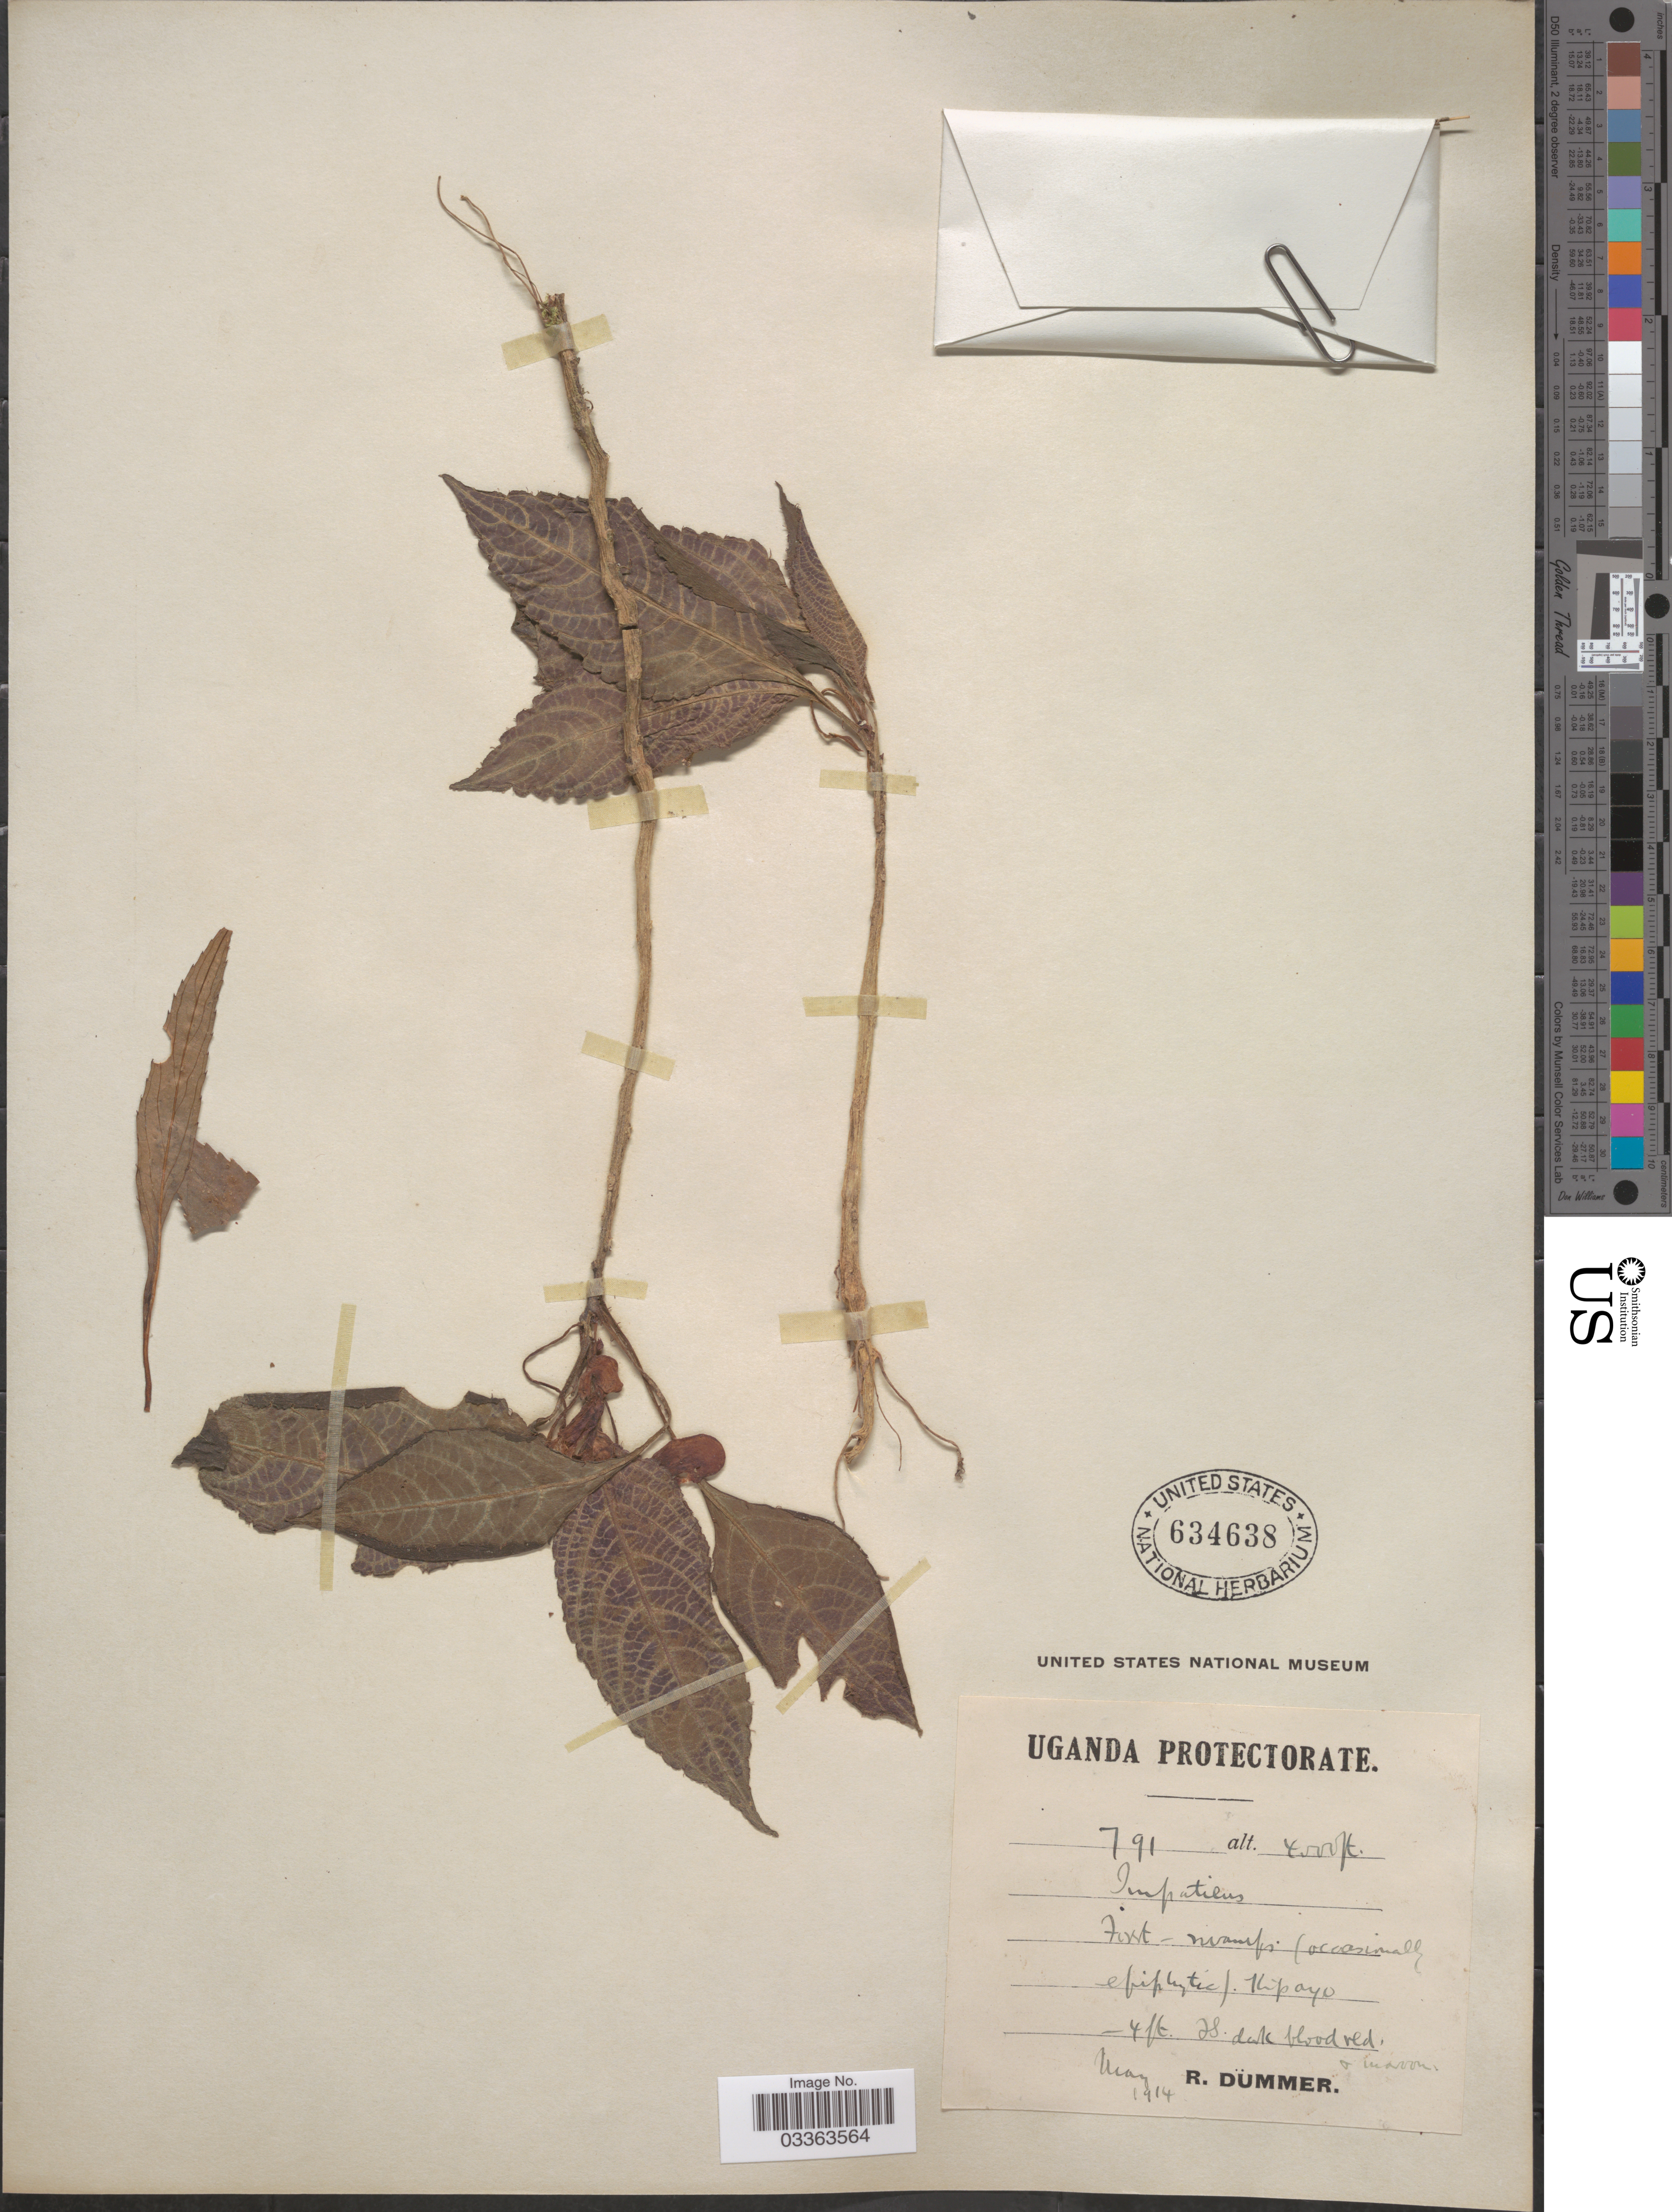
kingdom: Plantae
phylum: Tracheophyta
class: Magnoliopsida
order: Ericales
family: Balsaminaceae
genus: Impatiens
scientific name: Impatiens sp.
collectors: R. A. Dümmer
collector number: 791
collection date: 1914-05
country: Uganda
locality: Uganda Protectorate, Kipayo.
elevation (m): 1219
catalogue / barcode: US 634638